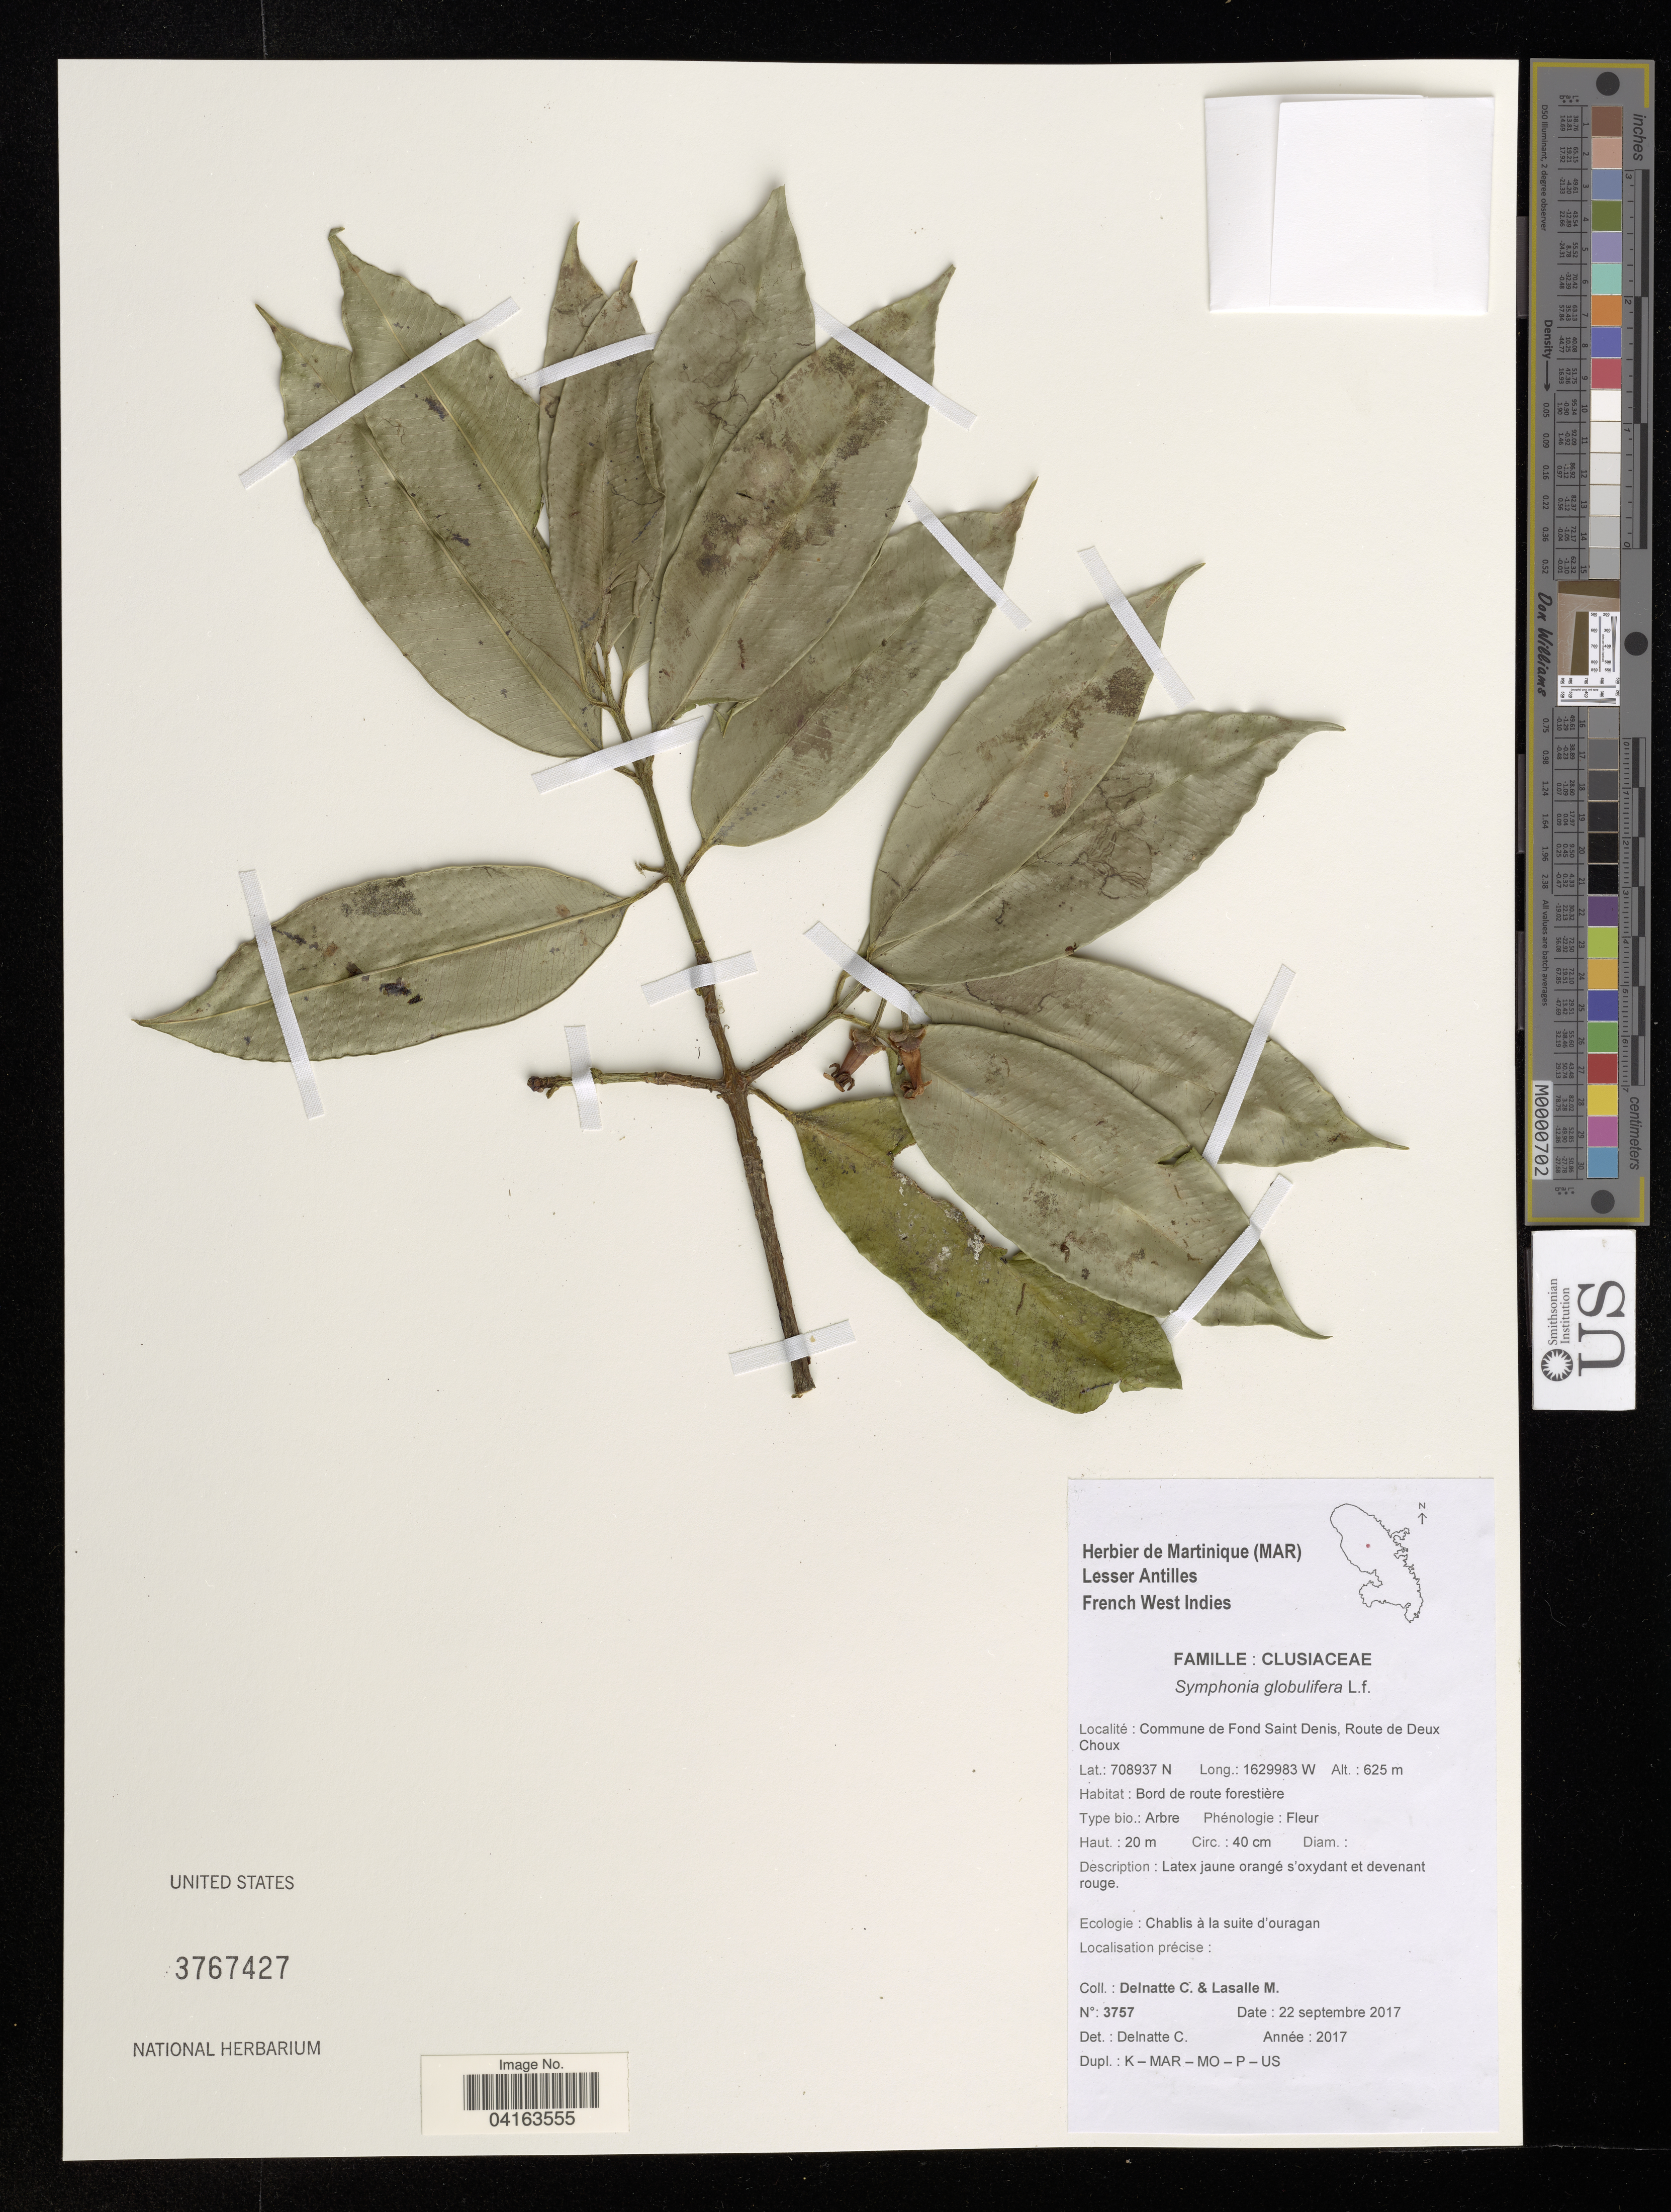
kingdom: Plantae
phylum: Tracheophyta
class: Magnoliopsida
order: Malpighiales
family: Clusiaceae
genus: Symphonia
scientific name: Symphonia globulifera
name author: L. f.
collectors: C. Delnatte & M. Lasalle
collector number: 3757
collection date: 2017-09-22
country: Martinique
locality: Lesser Antilles. French West Indies. Commune de Fond Saint Denis, Route de Deux Choux.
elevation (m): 625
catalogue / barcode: US 3767427